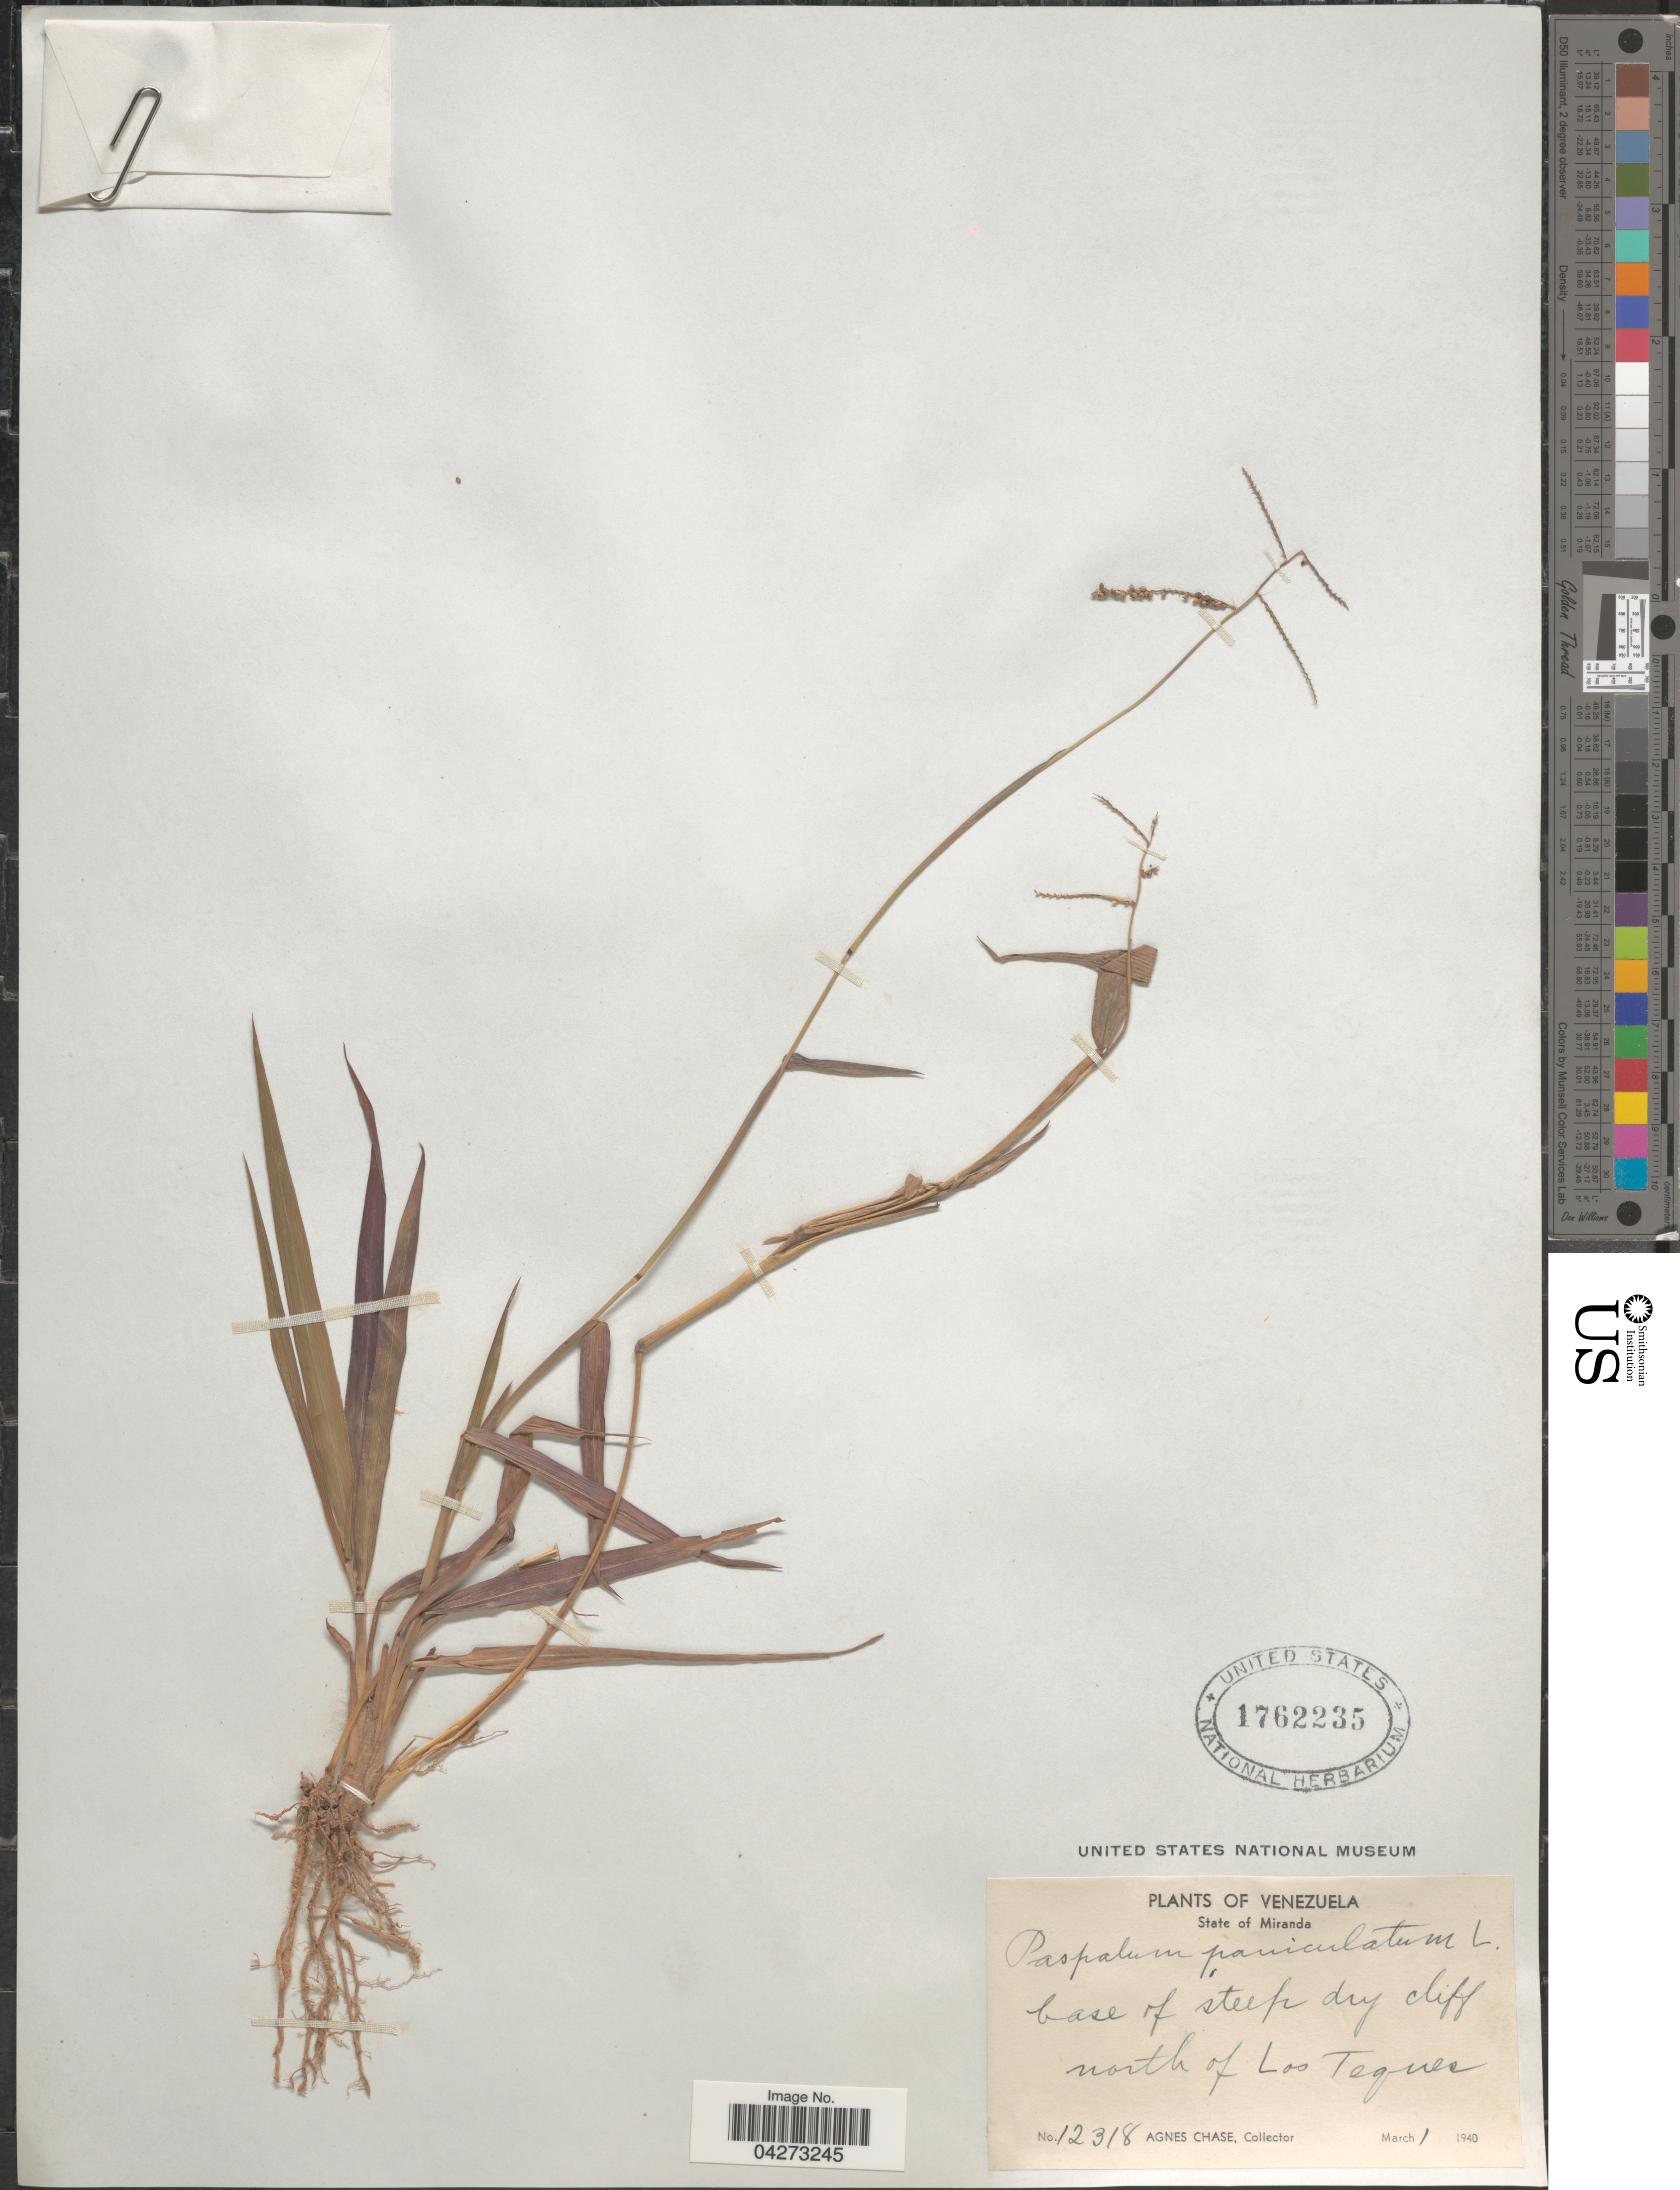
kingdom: Plantae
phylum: Tracheophyta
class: Liliopsida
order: Poales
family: Poaceae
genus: Paspalum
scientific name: Paspalum paniculatum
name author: L.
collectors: A. Chase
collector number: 12318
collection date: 1940-03-01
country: Venezuela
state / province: Miranda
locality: Base of steep dry cliff north of Los Teques.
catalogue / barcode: US 1762235